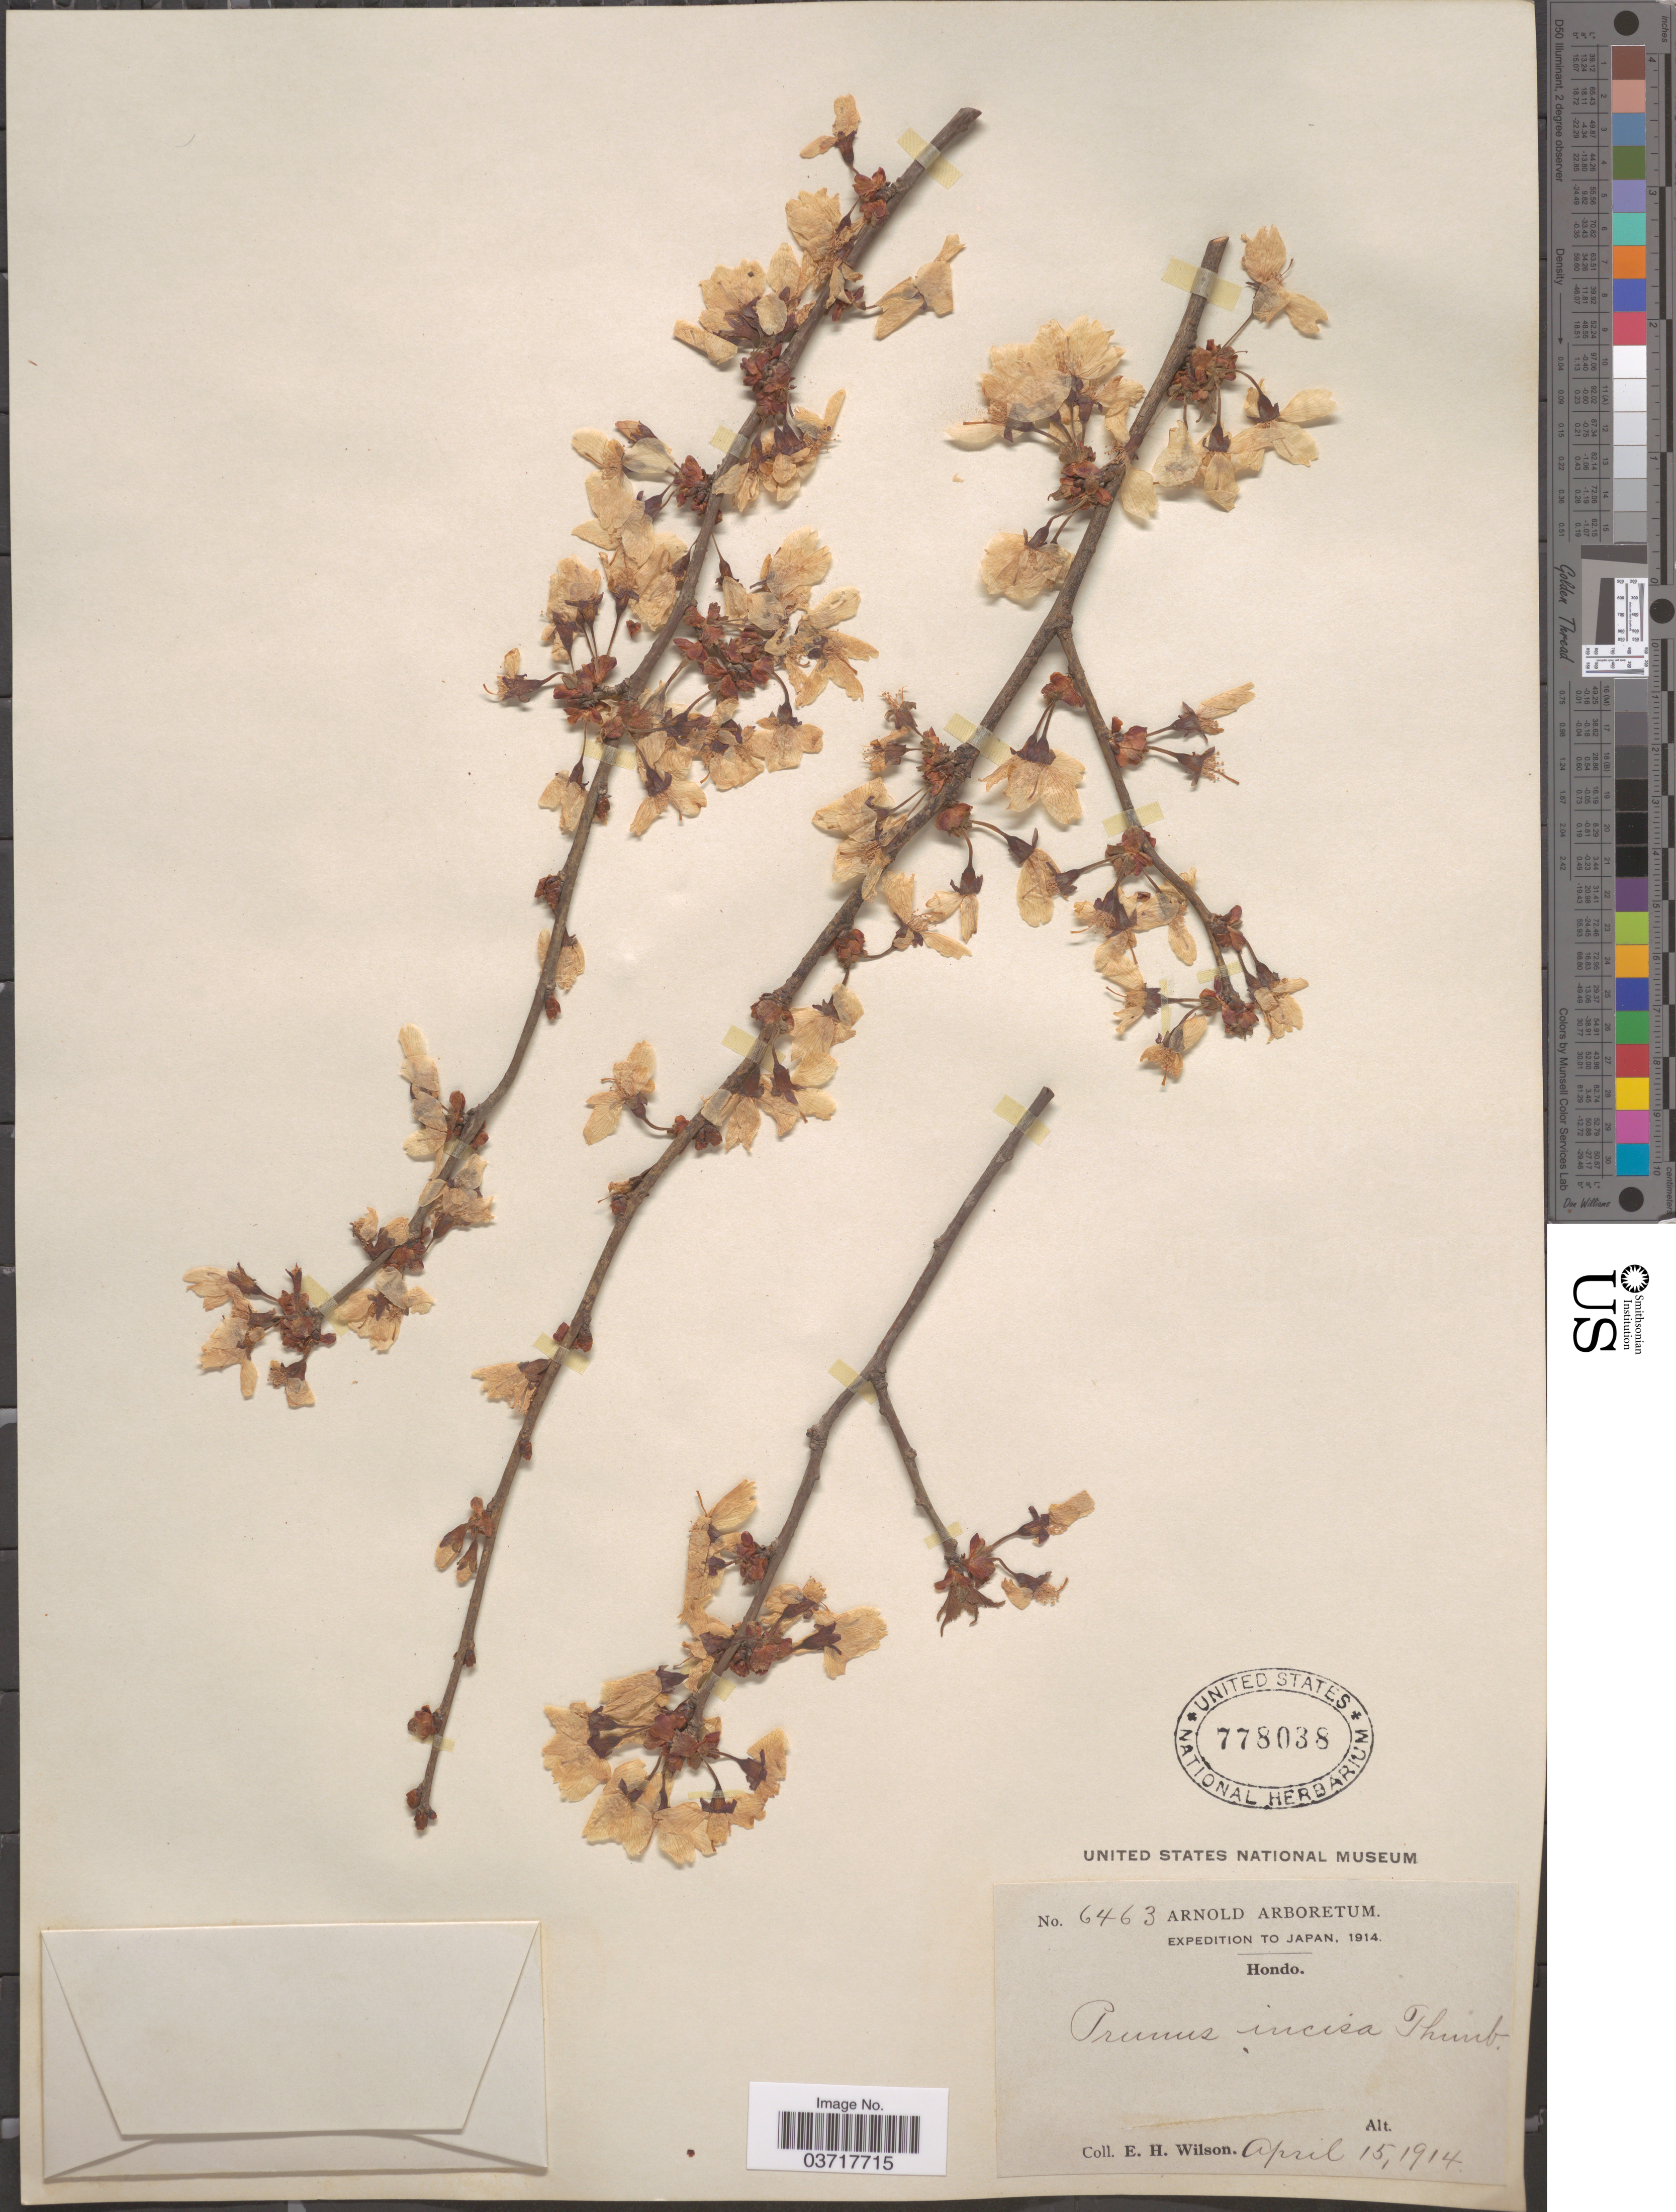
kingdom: Plantae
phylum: Tracheophyta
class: Magnoliopsida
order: Rosales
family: Rosaceae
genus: Prunus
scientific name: Prunus incisa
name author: Thunb.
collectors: E. Wilson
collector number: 6463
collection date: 1914-04-15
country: Japan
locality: Hondo.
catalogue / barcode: US 778038